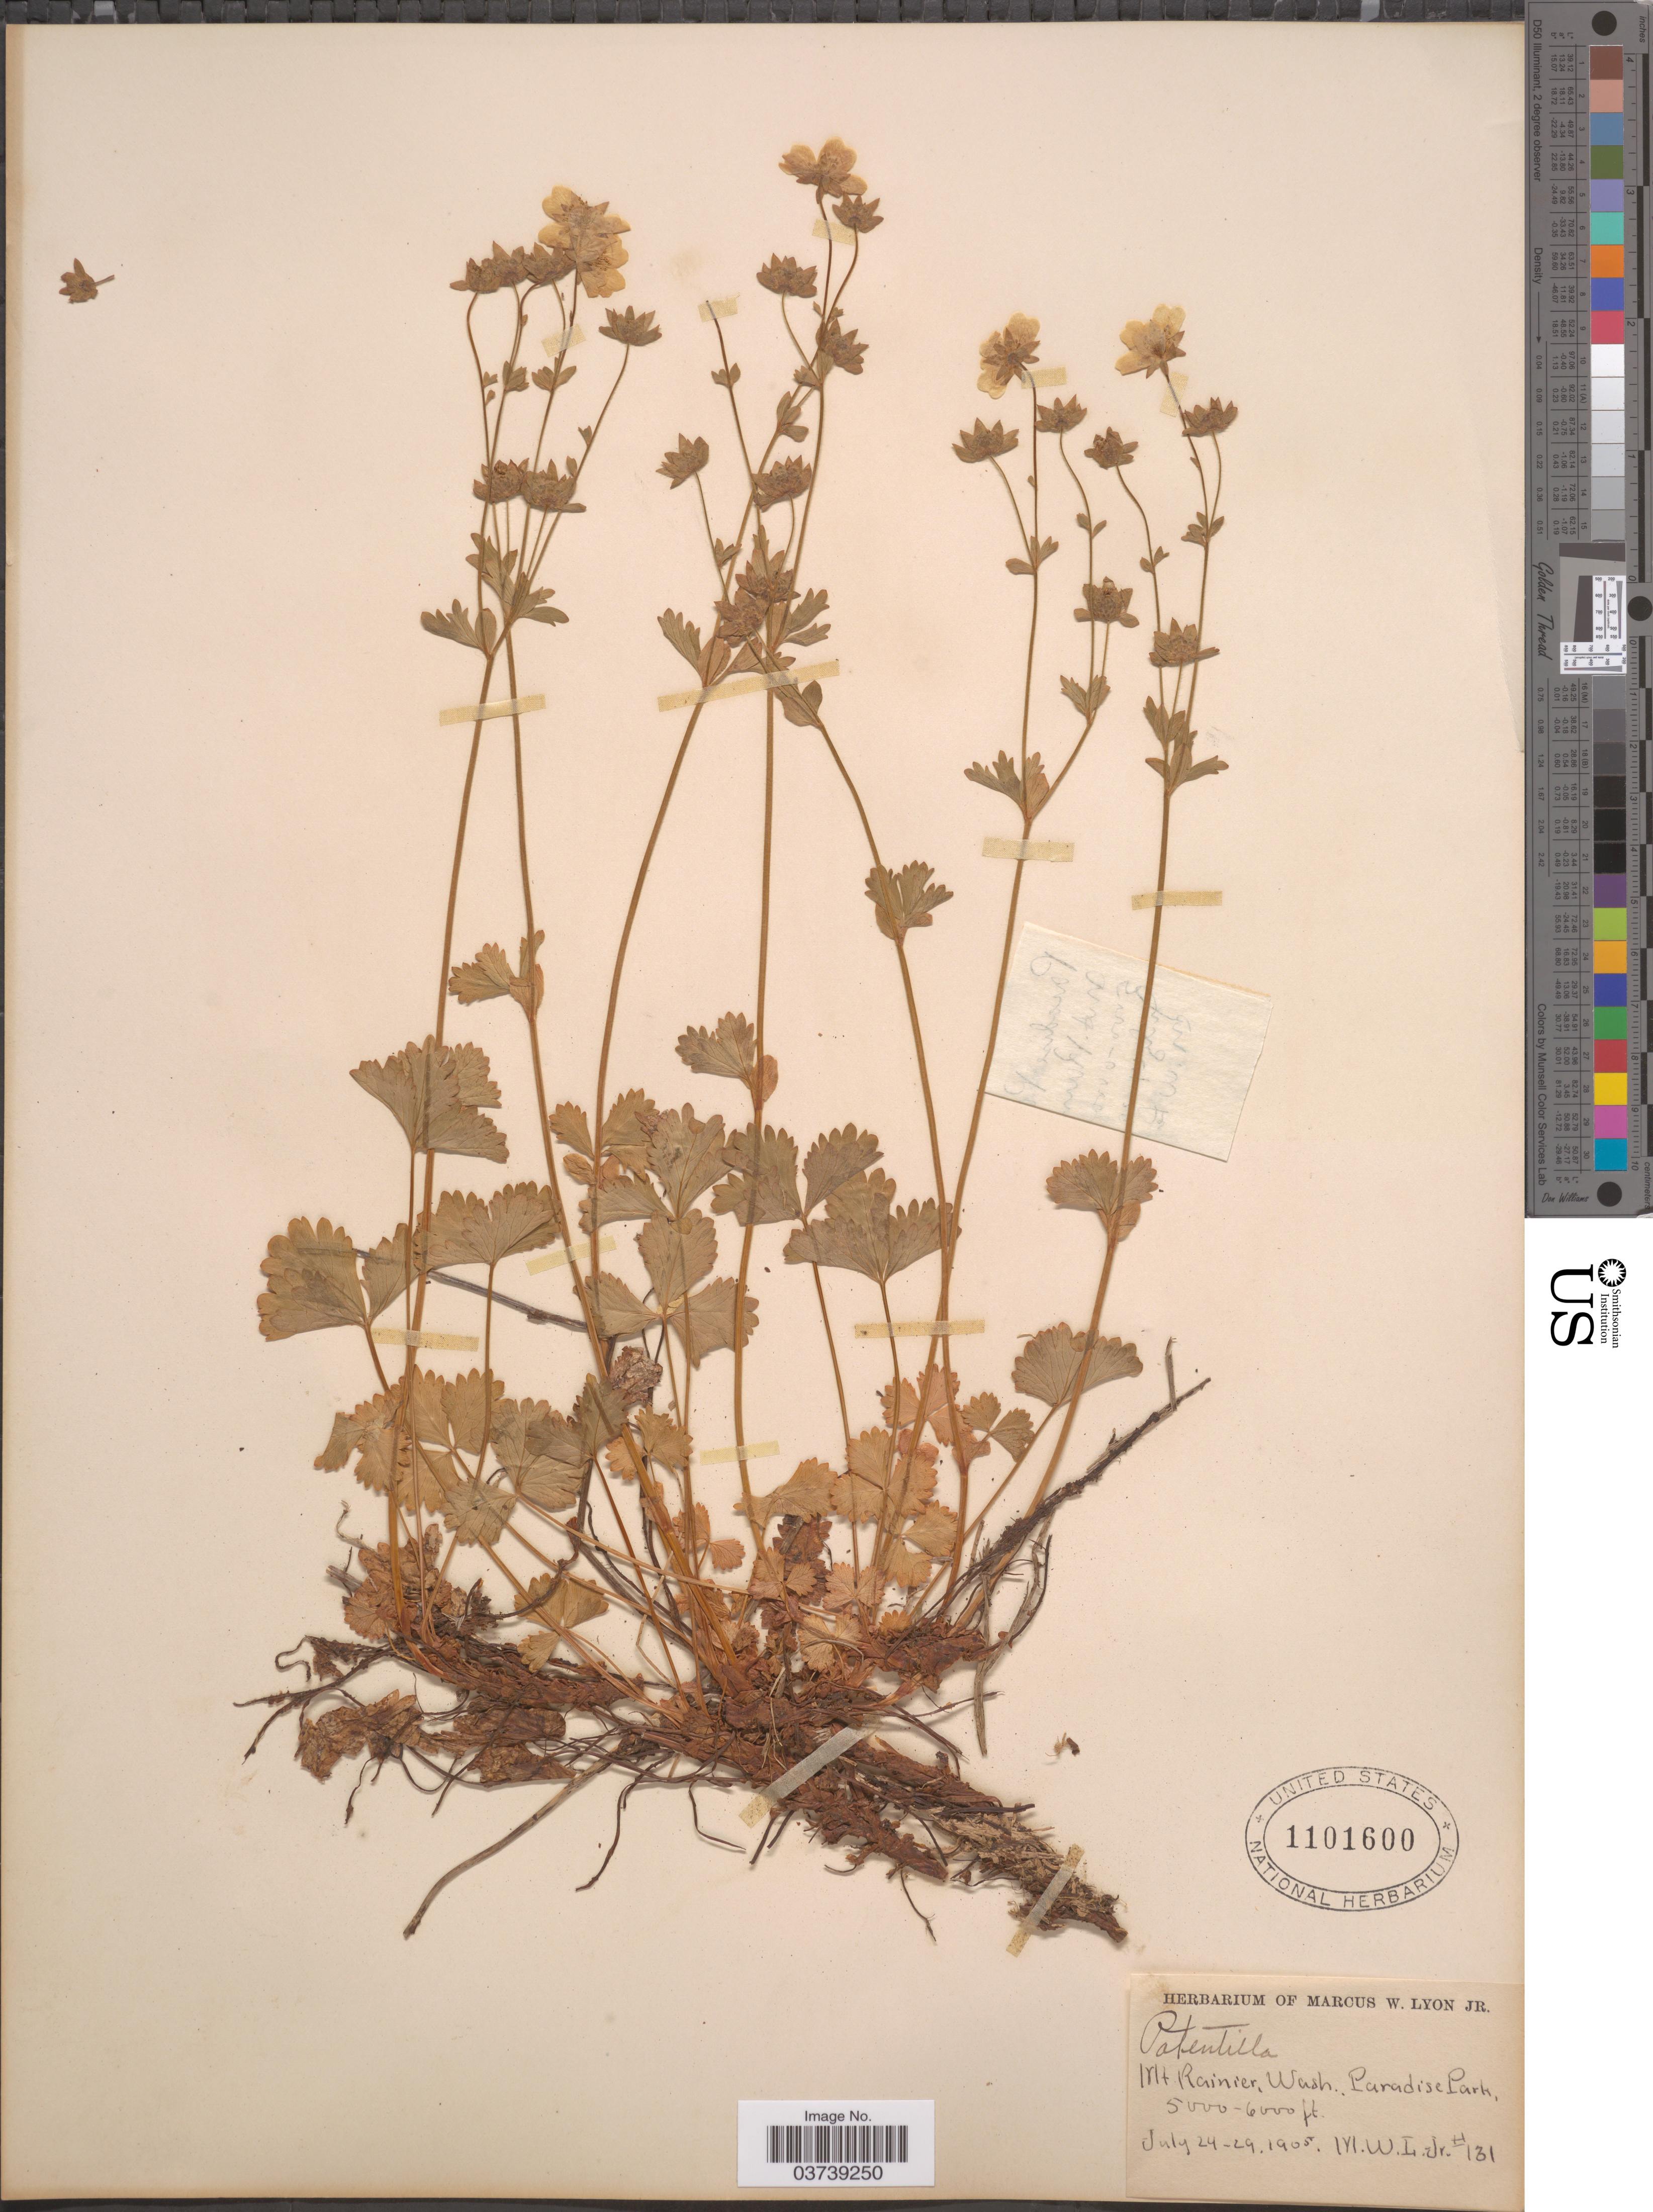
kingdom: Plantae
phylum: Tracheophyta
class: Magnoliopsida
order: Rosales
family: Rosaceae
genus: Potentilla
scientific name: Potentilla flabellifolia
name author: Hook. ex Torr. & A. Gray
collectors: M. W. Lyon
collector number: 131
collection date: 1905-07-24/1905-07-29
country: United States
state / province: Washington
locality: Mt. Rainier, Paradise Park.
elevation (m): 1524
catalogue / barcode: US 1101600